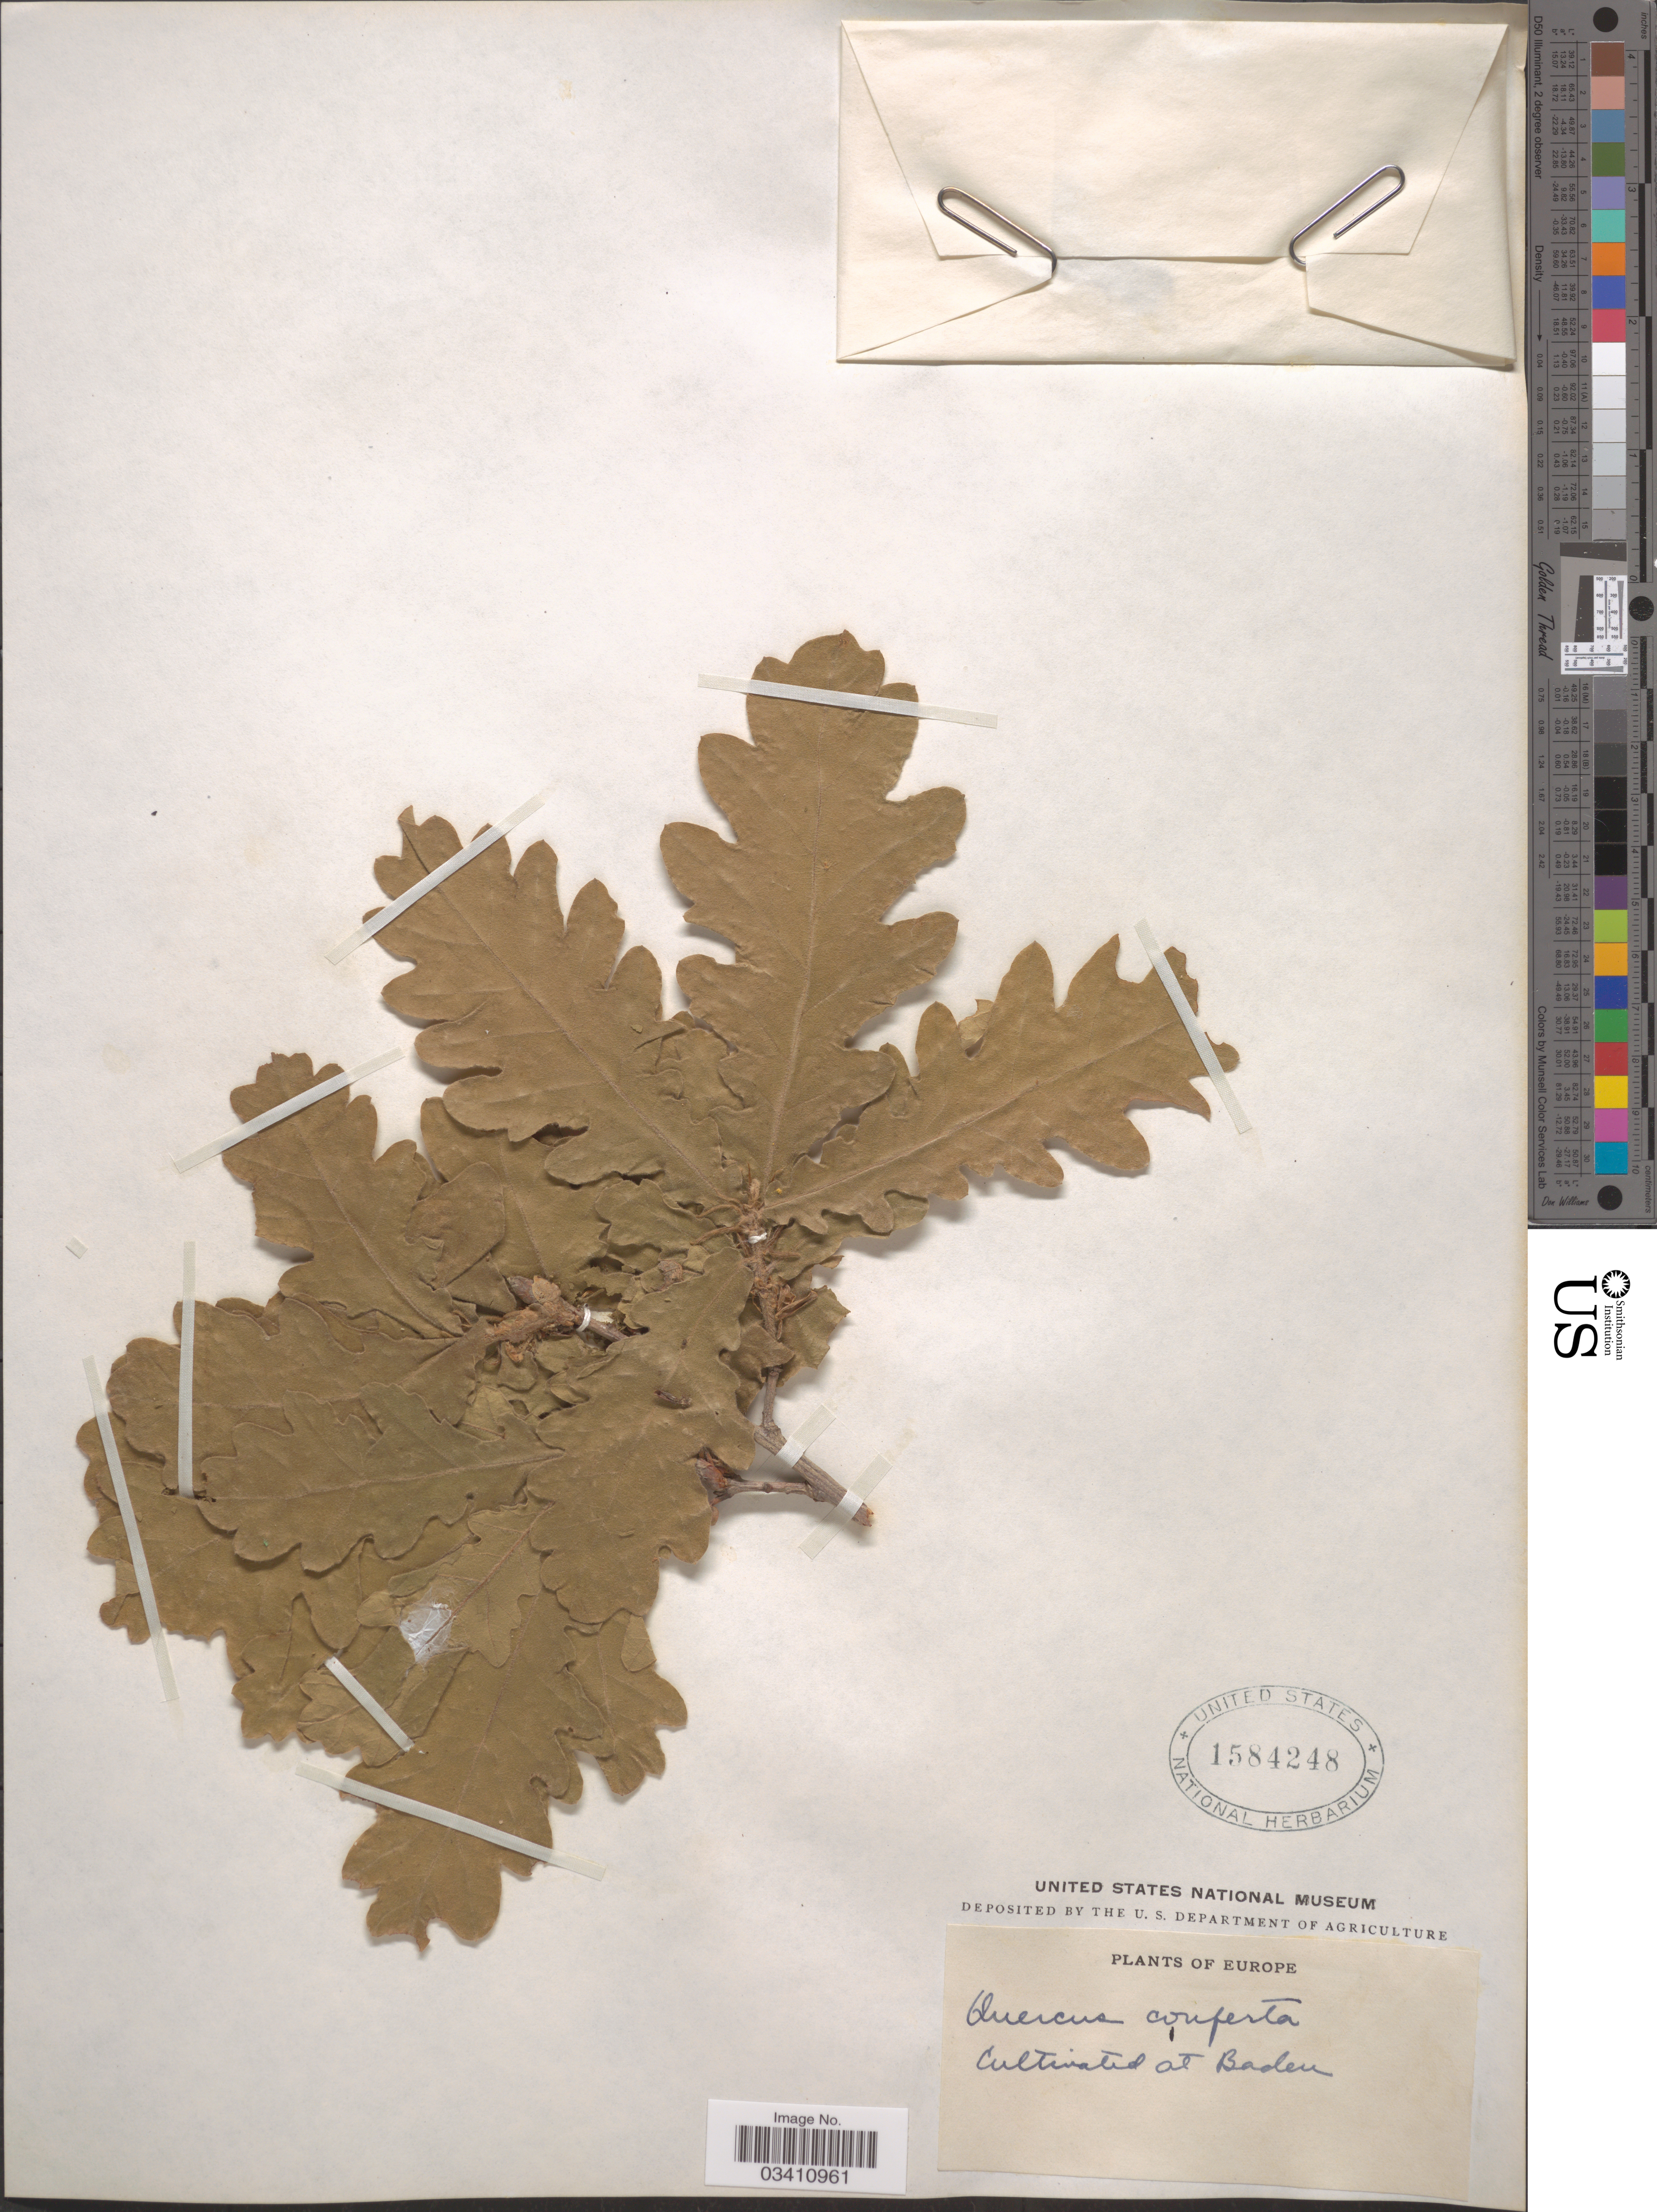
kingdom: Plantae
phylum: Tracheophyta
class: Magnoliopsida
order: Fagales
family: Fagaceae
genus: Quercus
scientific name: Quercus conferta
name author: Kit.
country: Germany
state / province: Baden-Württemberg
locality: Europe. Baden.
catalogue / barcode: US 1584248